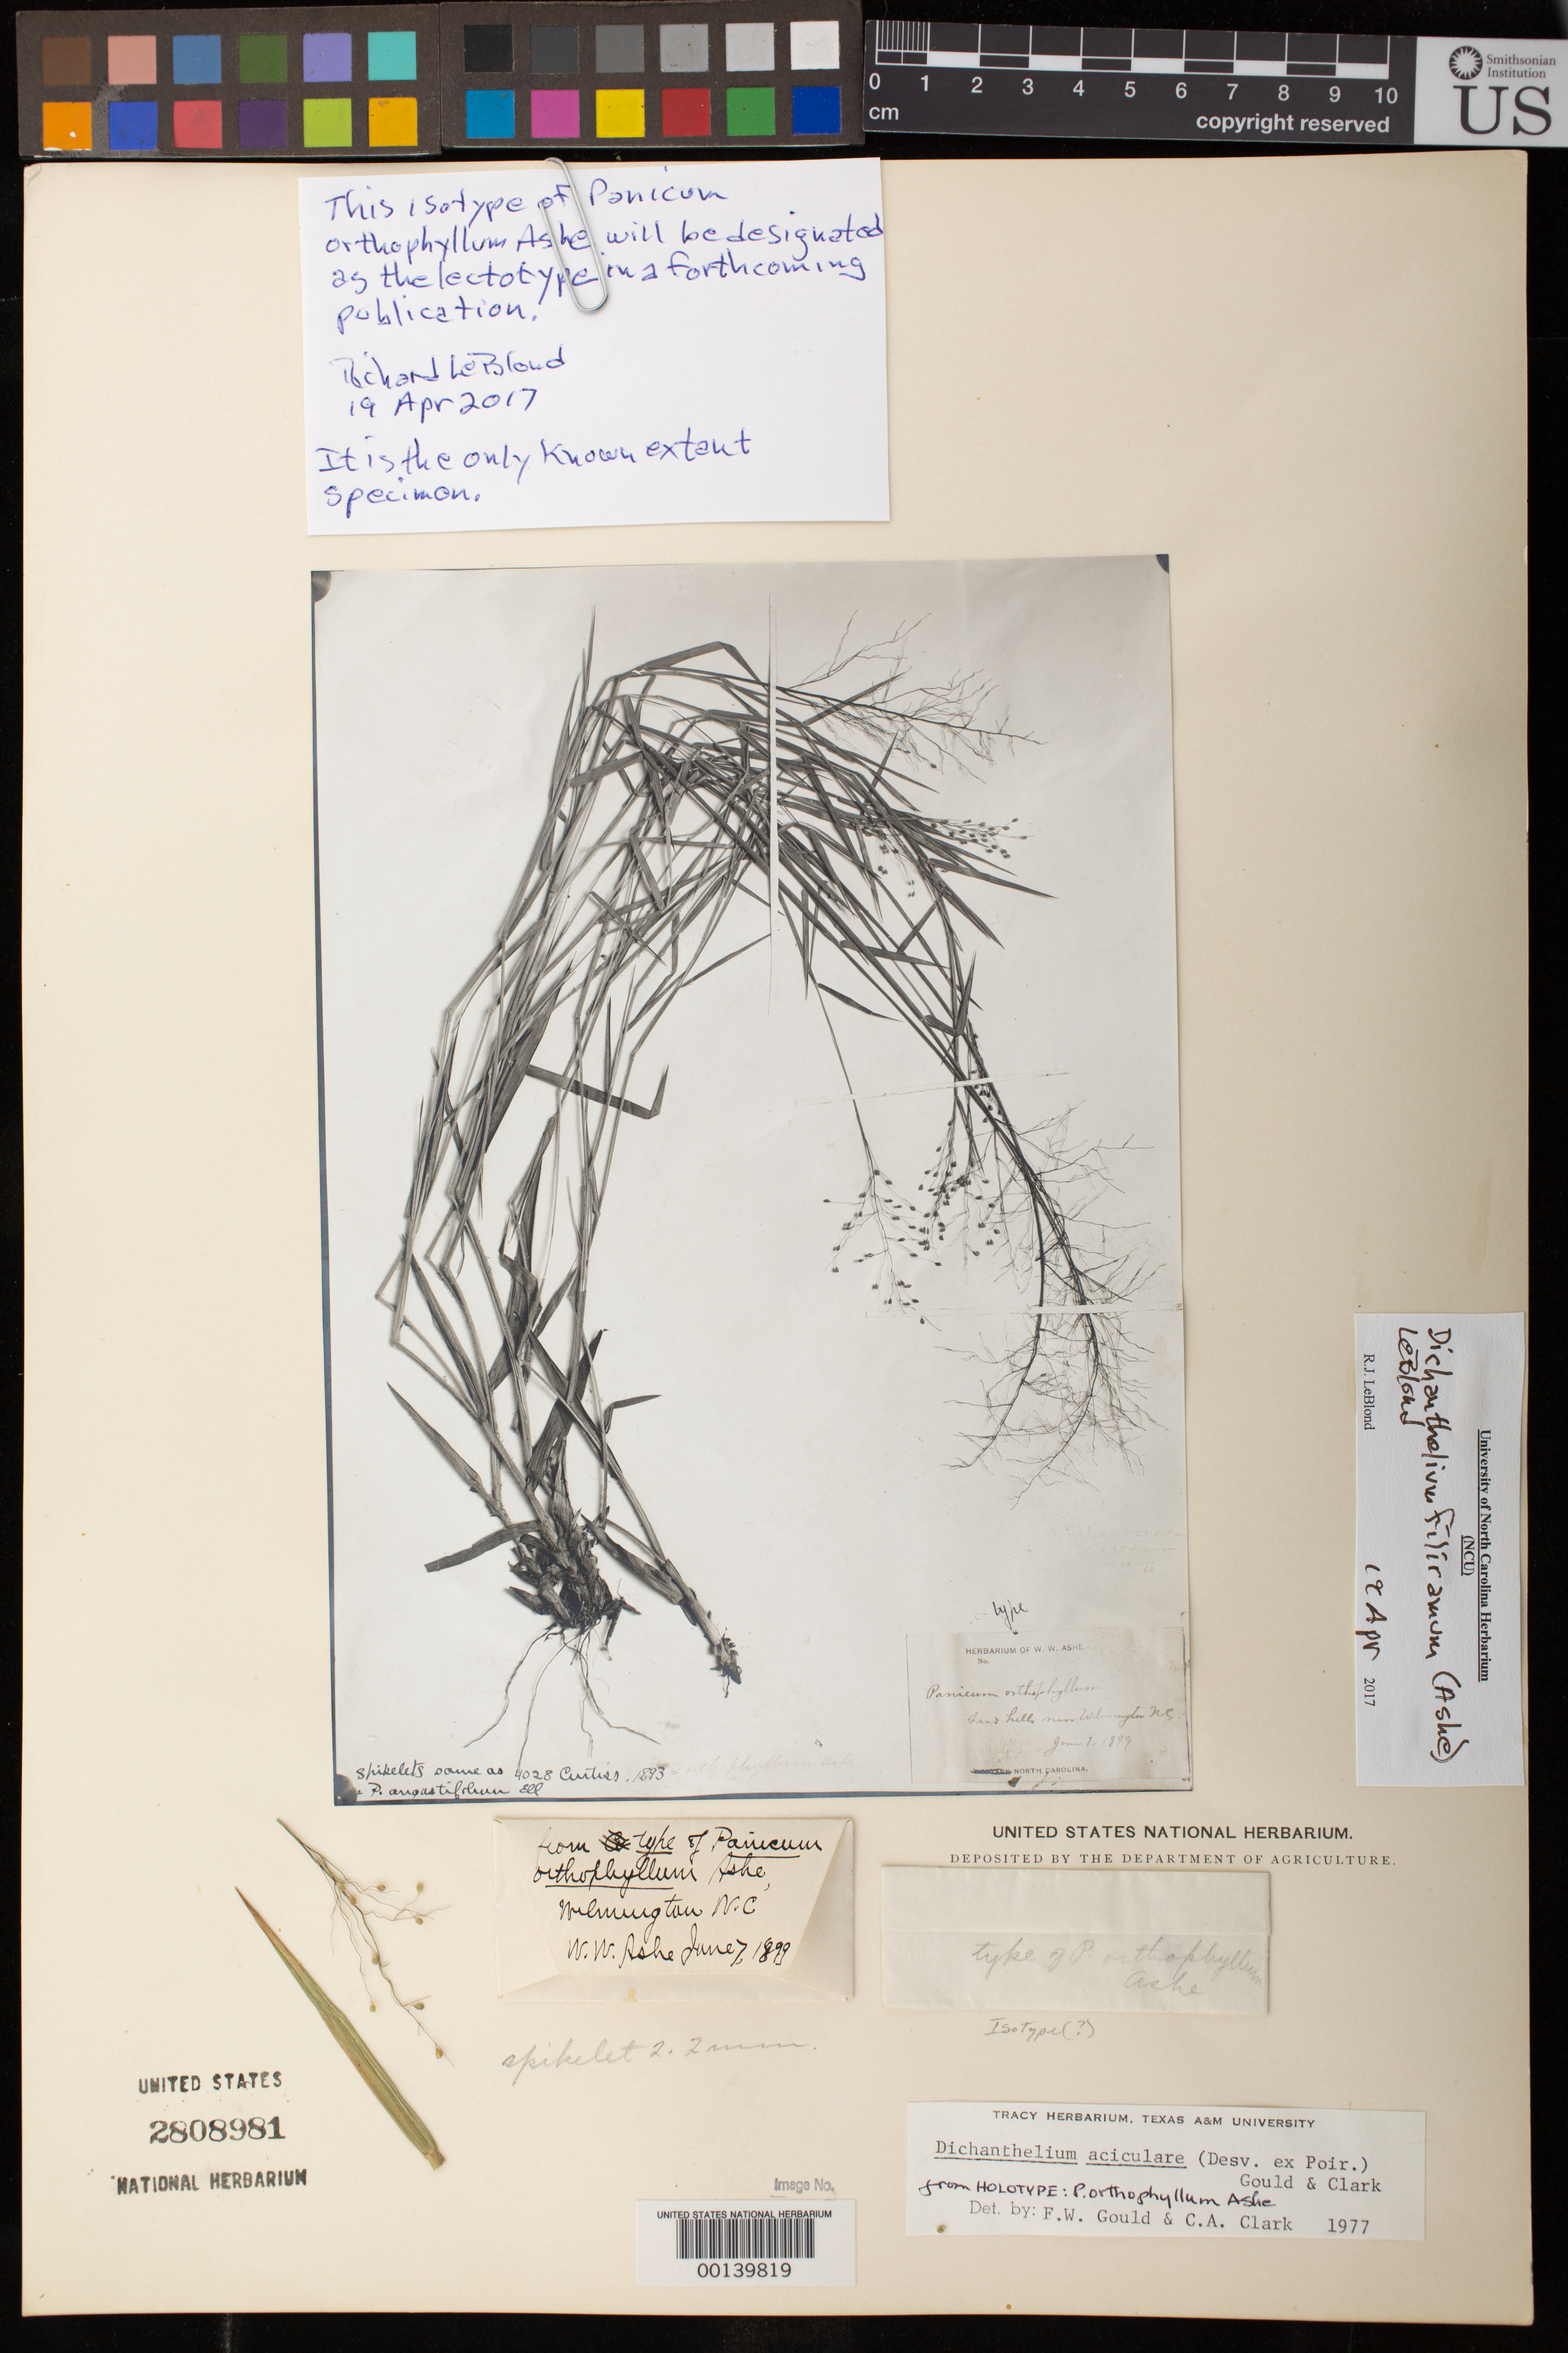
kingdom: Plantae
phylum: Tracheophyta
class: Liliopsida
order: Poales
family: Poaceae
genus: Panicum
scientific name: Panicum orthophyllum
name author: Ashe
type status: Isotype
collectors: W. W. Ashe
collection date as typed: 07 Jun 1899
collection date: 1899-06-07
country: United States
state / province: North Carolina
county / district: New Hanover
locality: Wilmington.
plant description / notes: Photograph and fragmentary material of (holo?) type specimen ex herb. Ashe (?)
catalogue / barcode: US 2808981